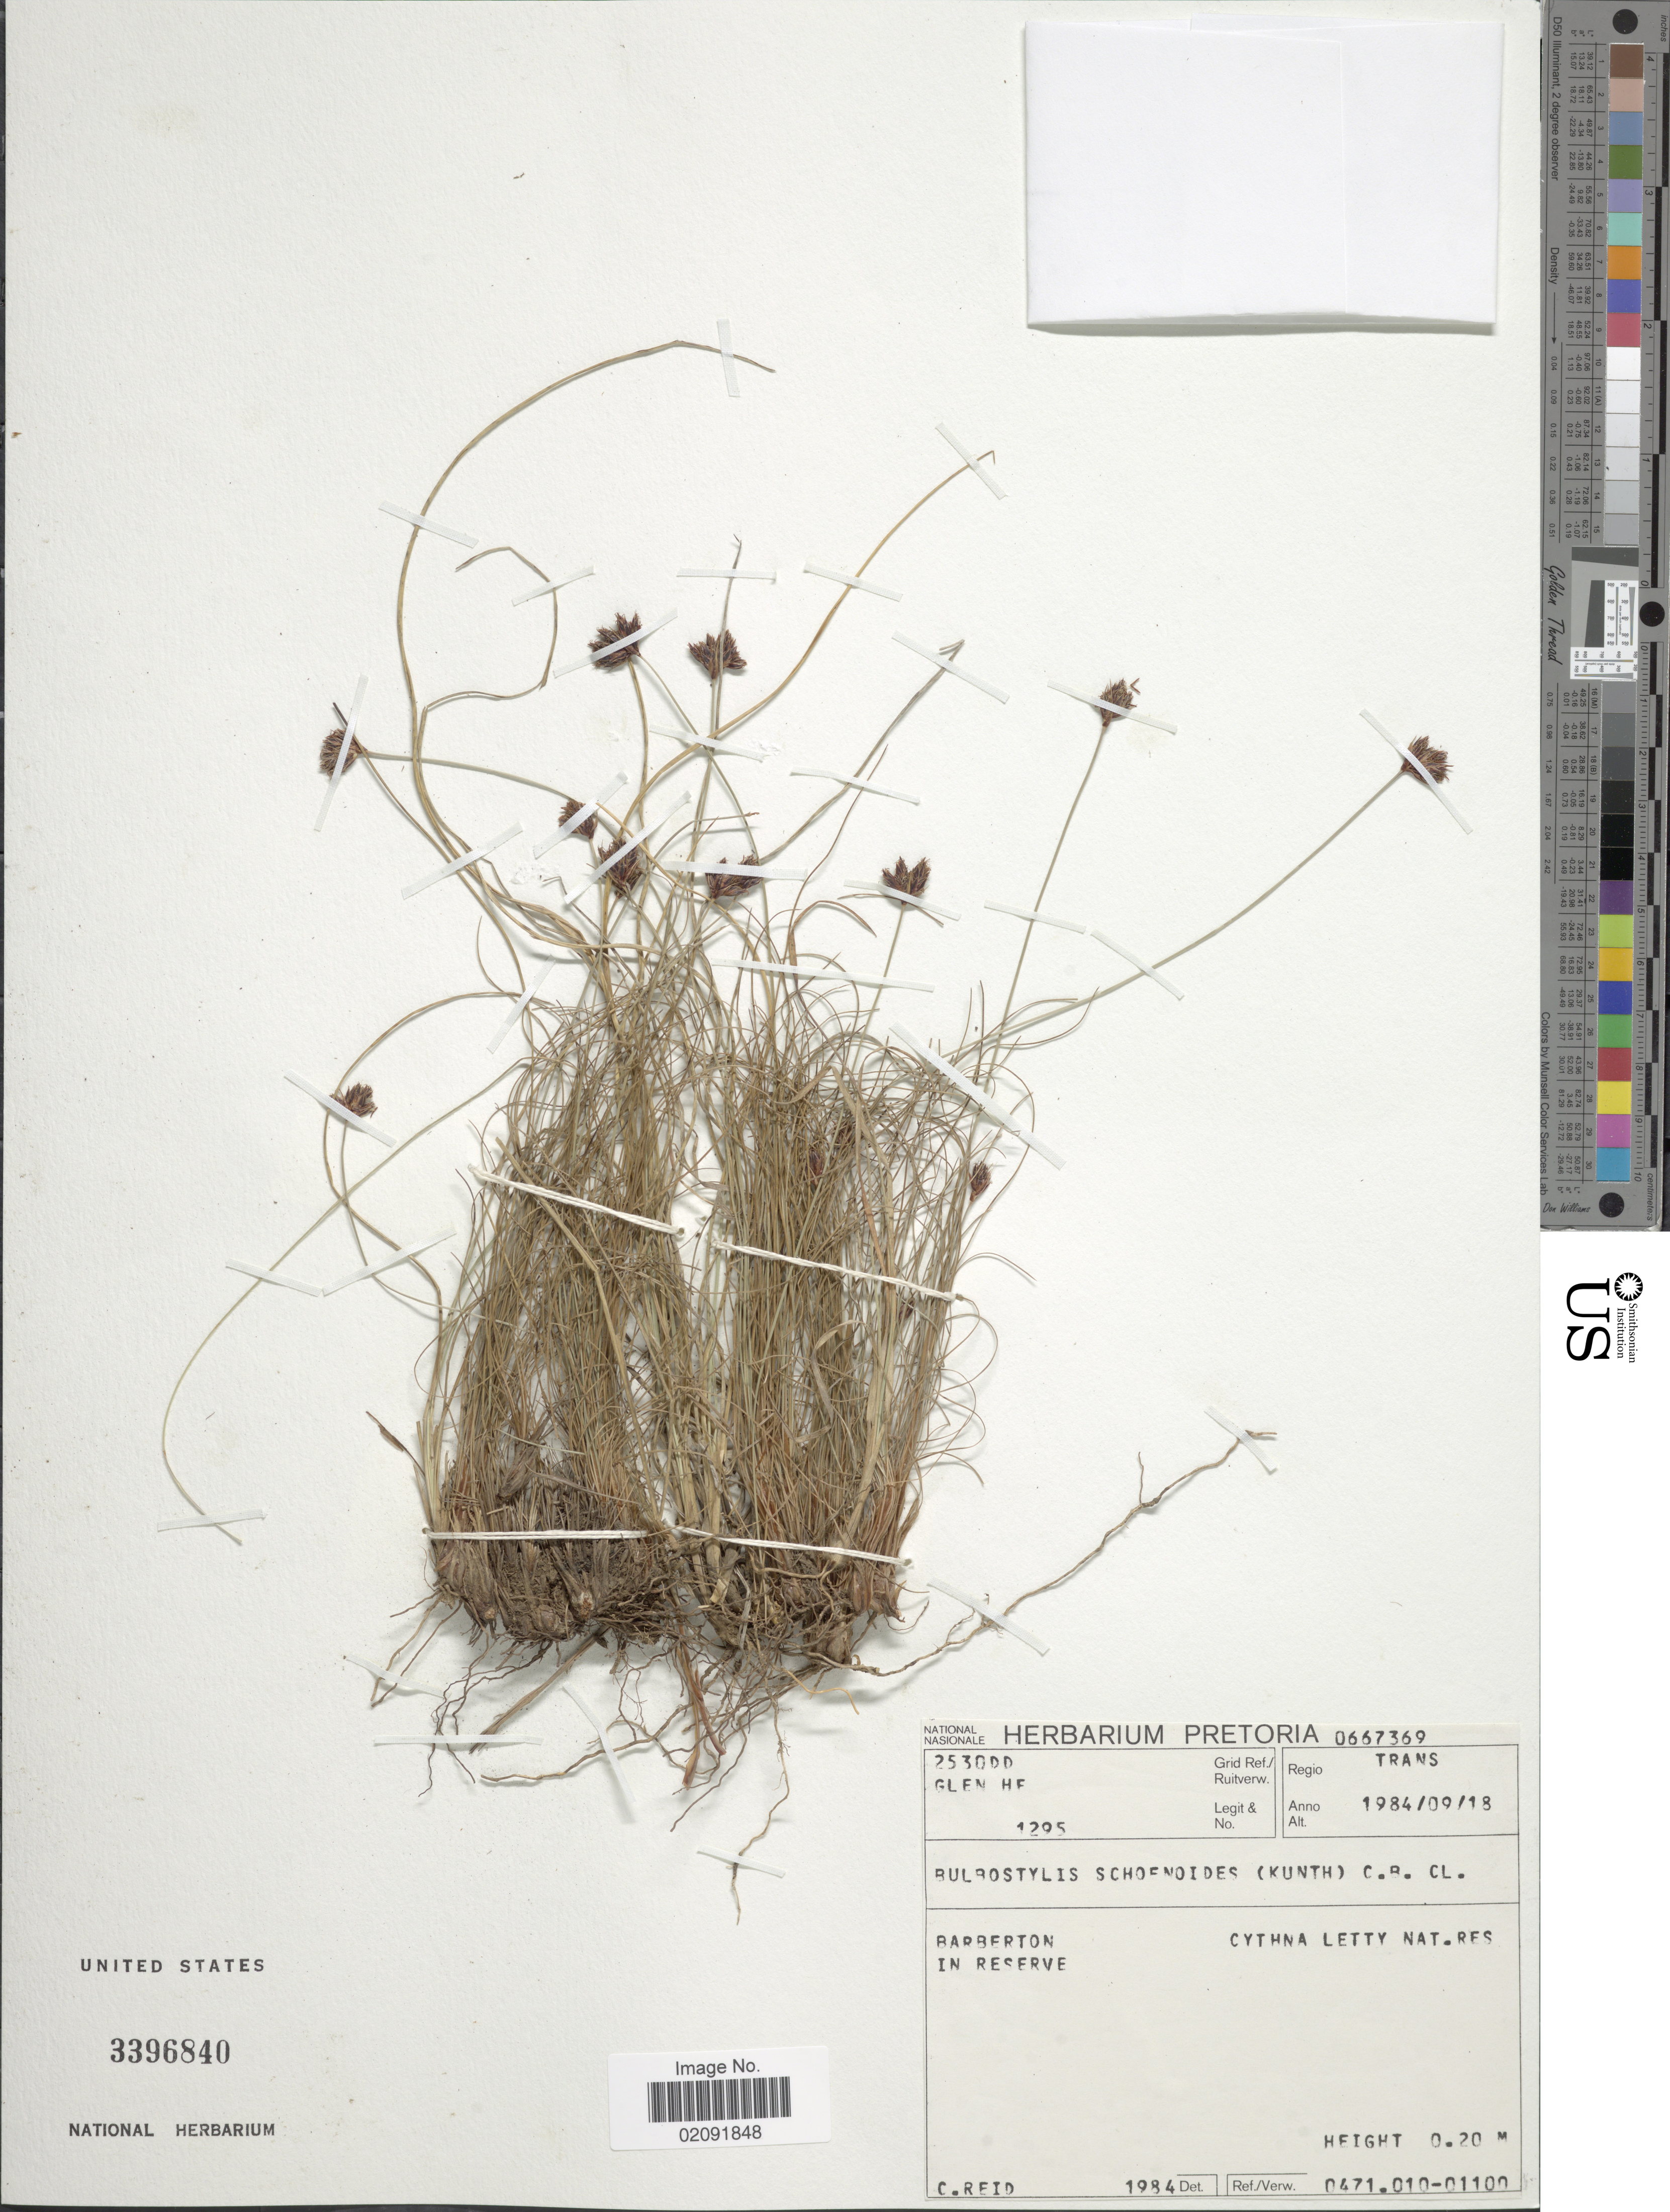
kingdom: Plantae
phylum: Tracheophyta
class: Liliopsida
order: Poales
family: Cyperaceae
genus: Bulbostylis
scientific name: Bulbostylis schoenoides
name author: (Kunth) C.B. Clarke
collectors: H. F. Glen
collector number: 1295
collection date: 1984-09-18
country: South Africa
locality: Regio Trans, Barberton in Reserve, Cynthna Letty Nat Res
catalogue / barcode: US 3396840